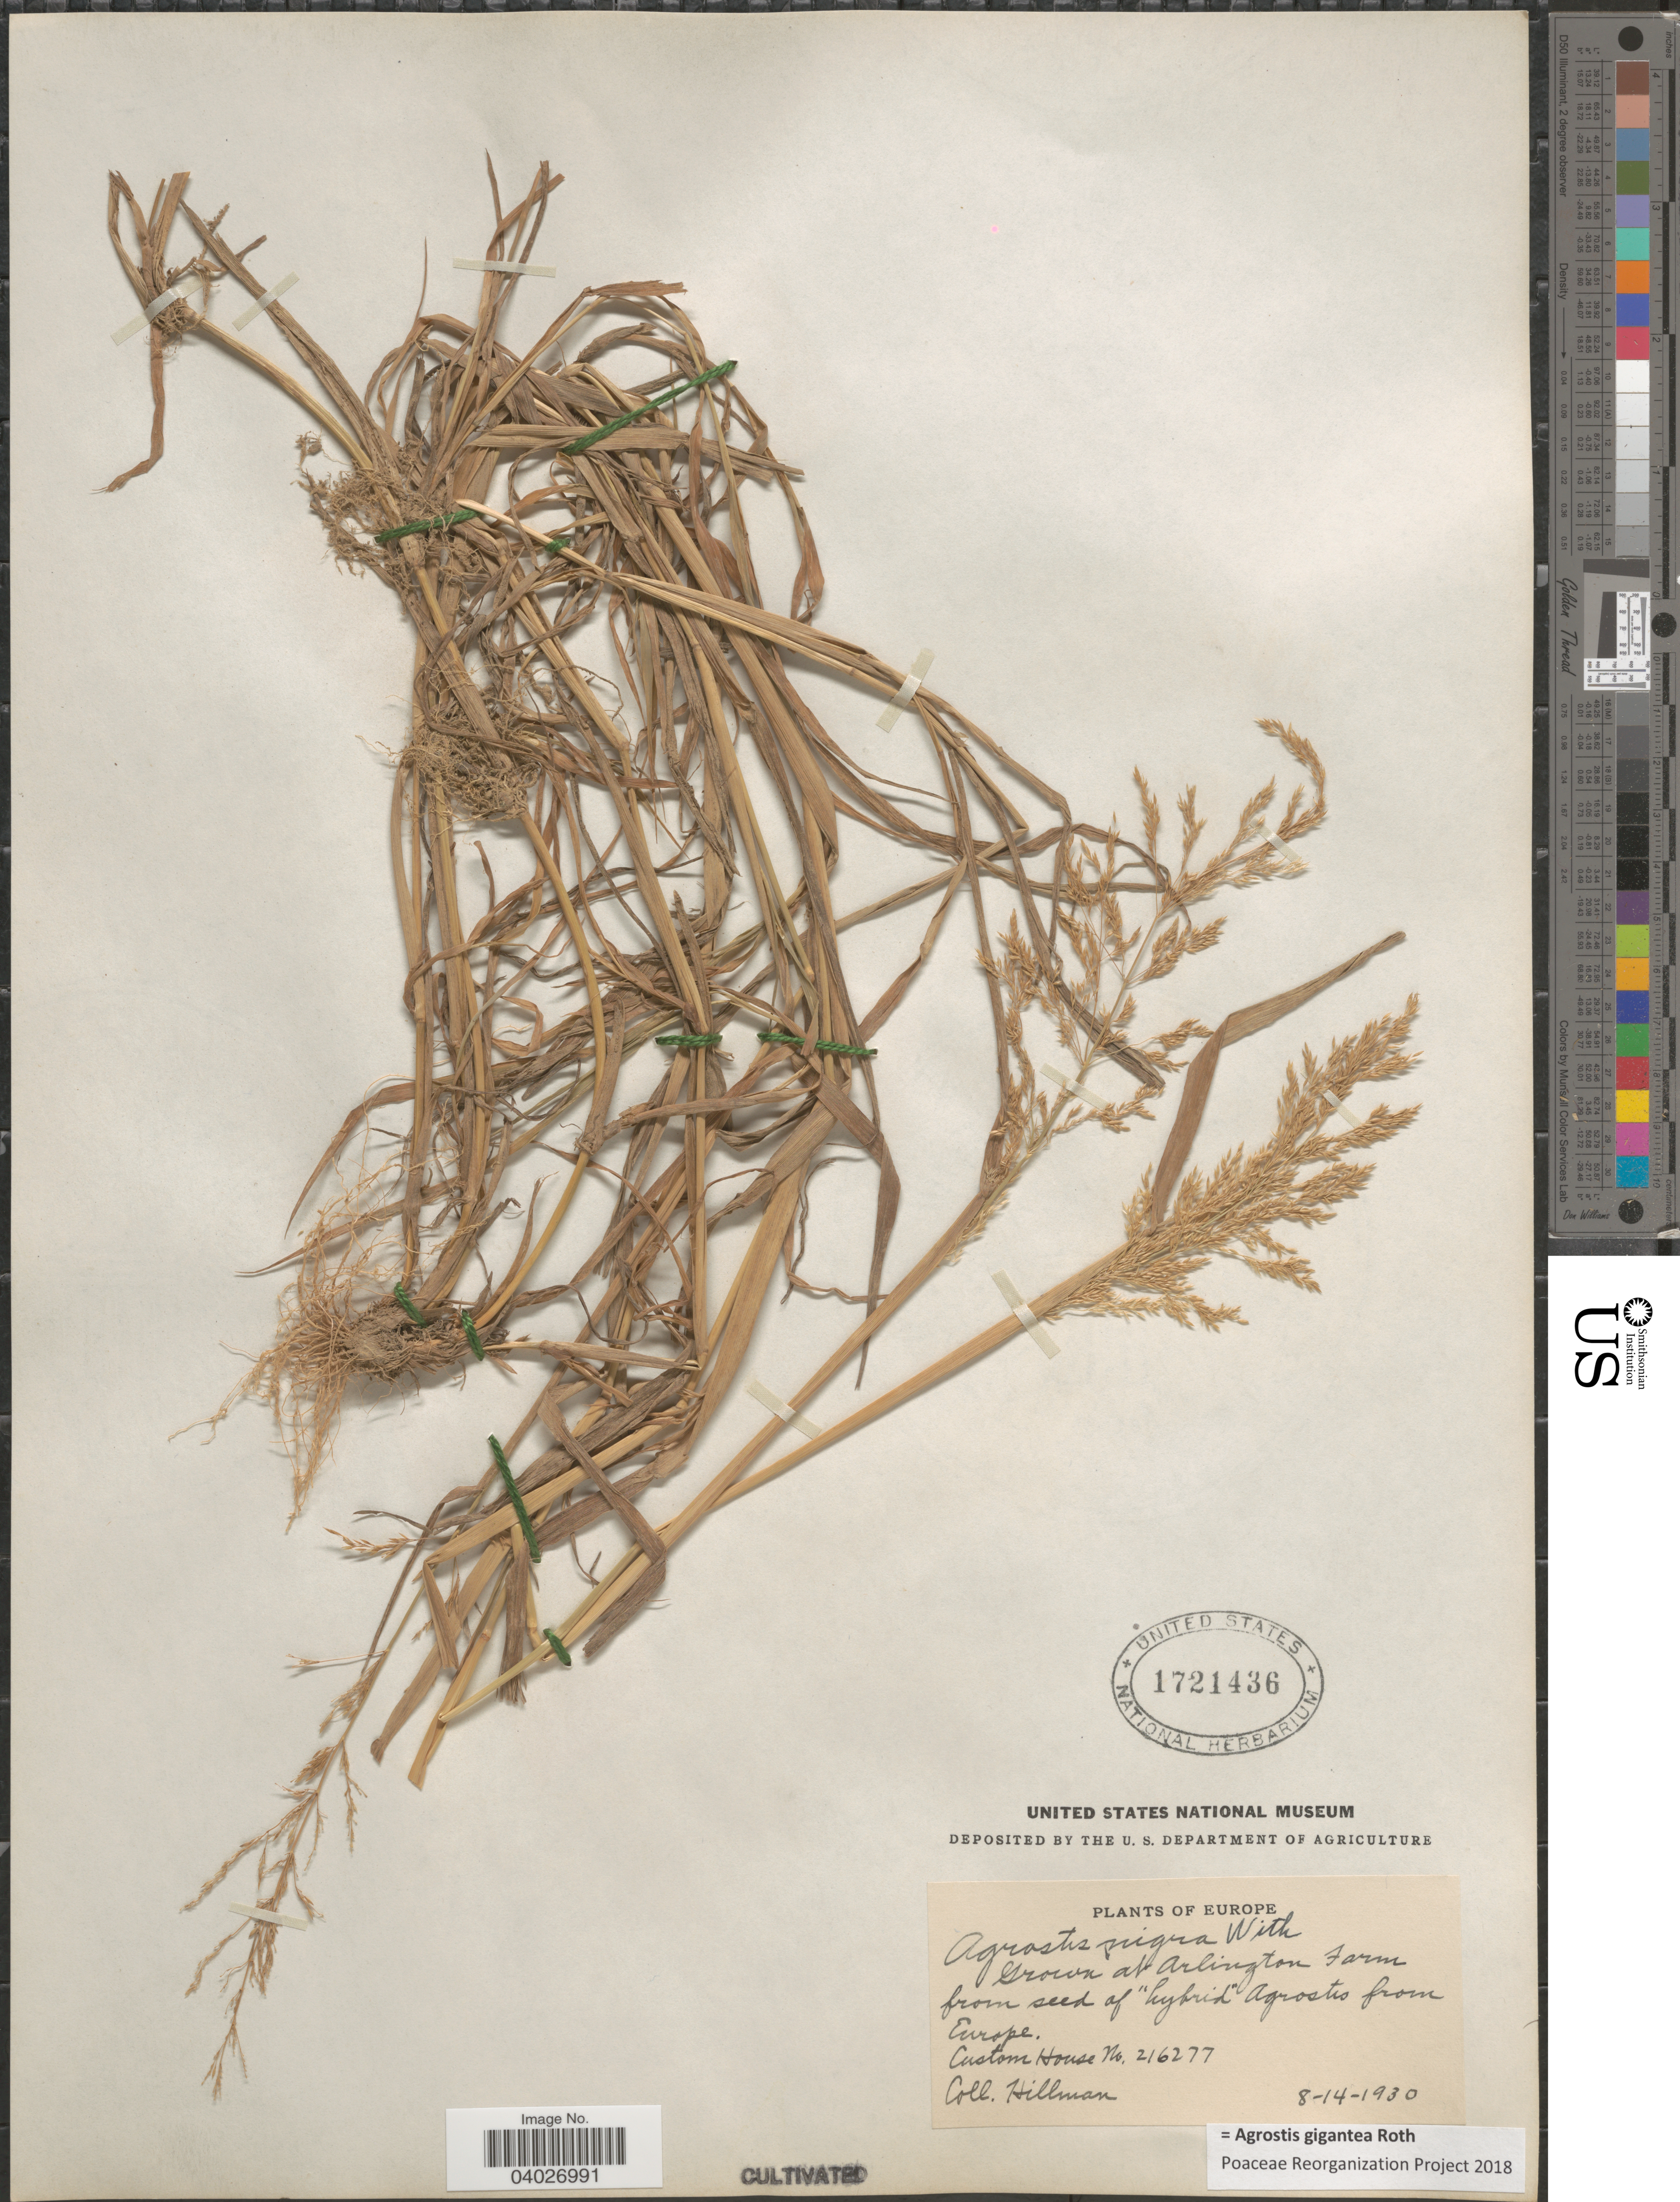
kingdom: Plantae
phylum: Tracheophyta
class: Liliopsida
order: Poales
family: Poaceae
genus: Agrostis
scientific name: Agrostis gigantea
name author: Roth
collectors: -. Hillman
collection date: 1930-08-14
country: United States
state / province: Virginia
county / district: Arlington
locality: At Arlington Farm. Custom House No. 216277.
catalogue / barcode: US 1721436